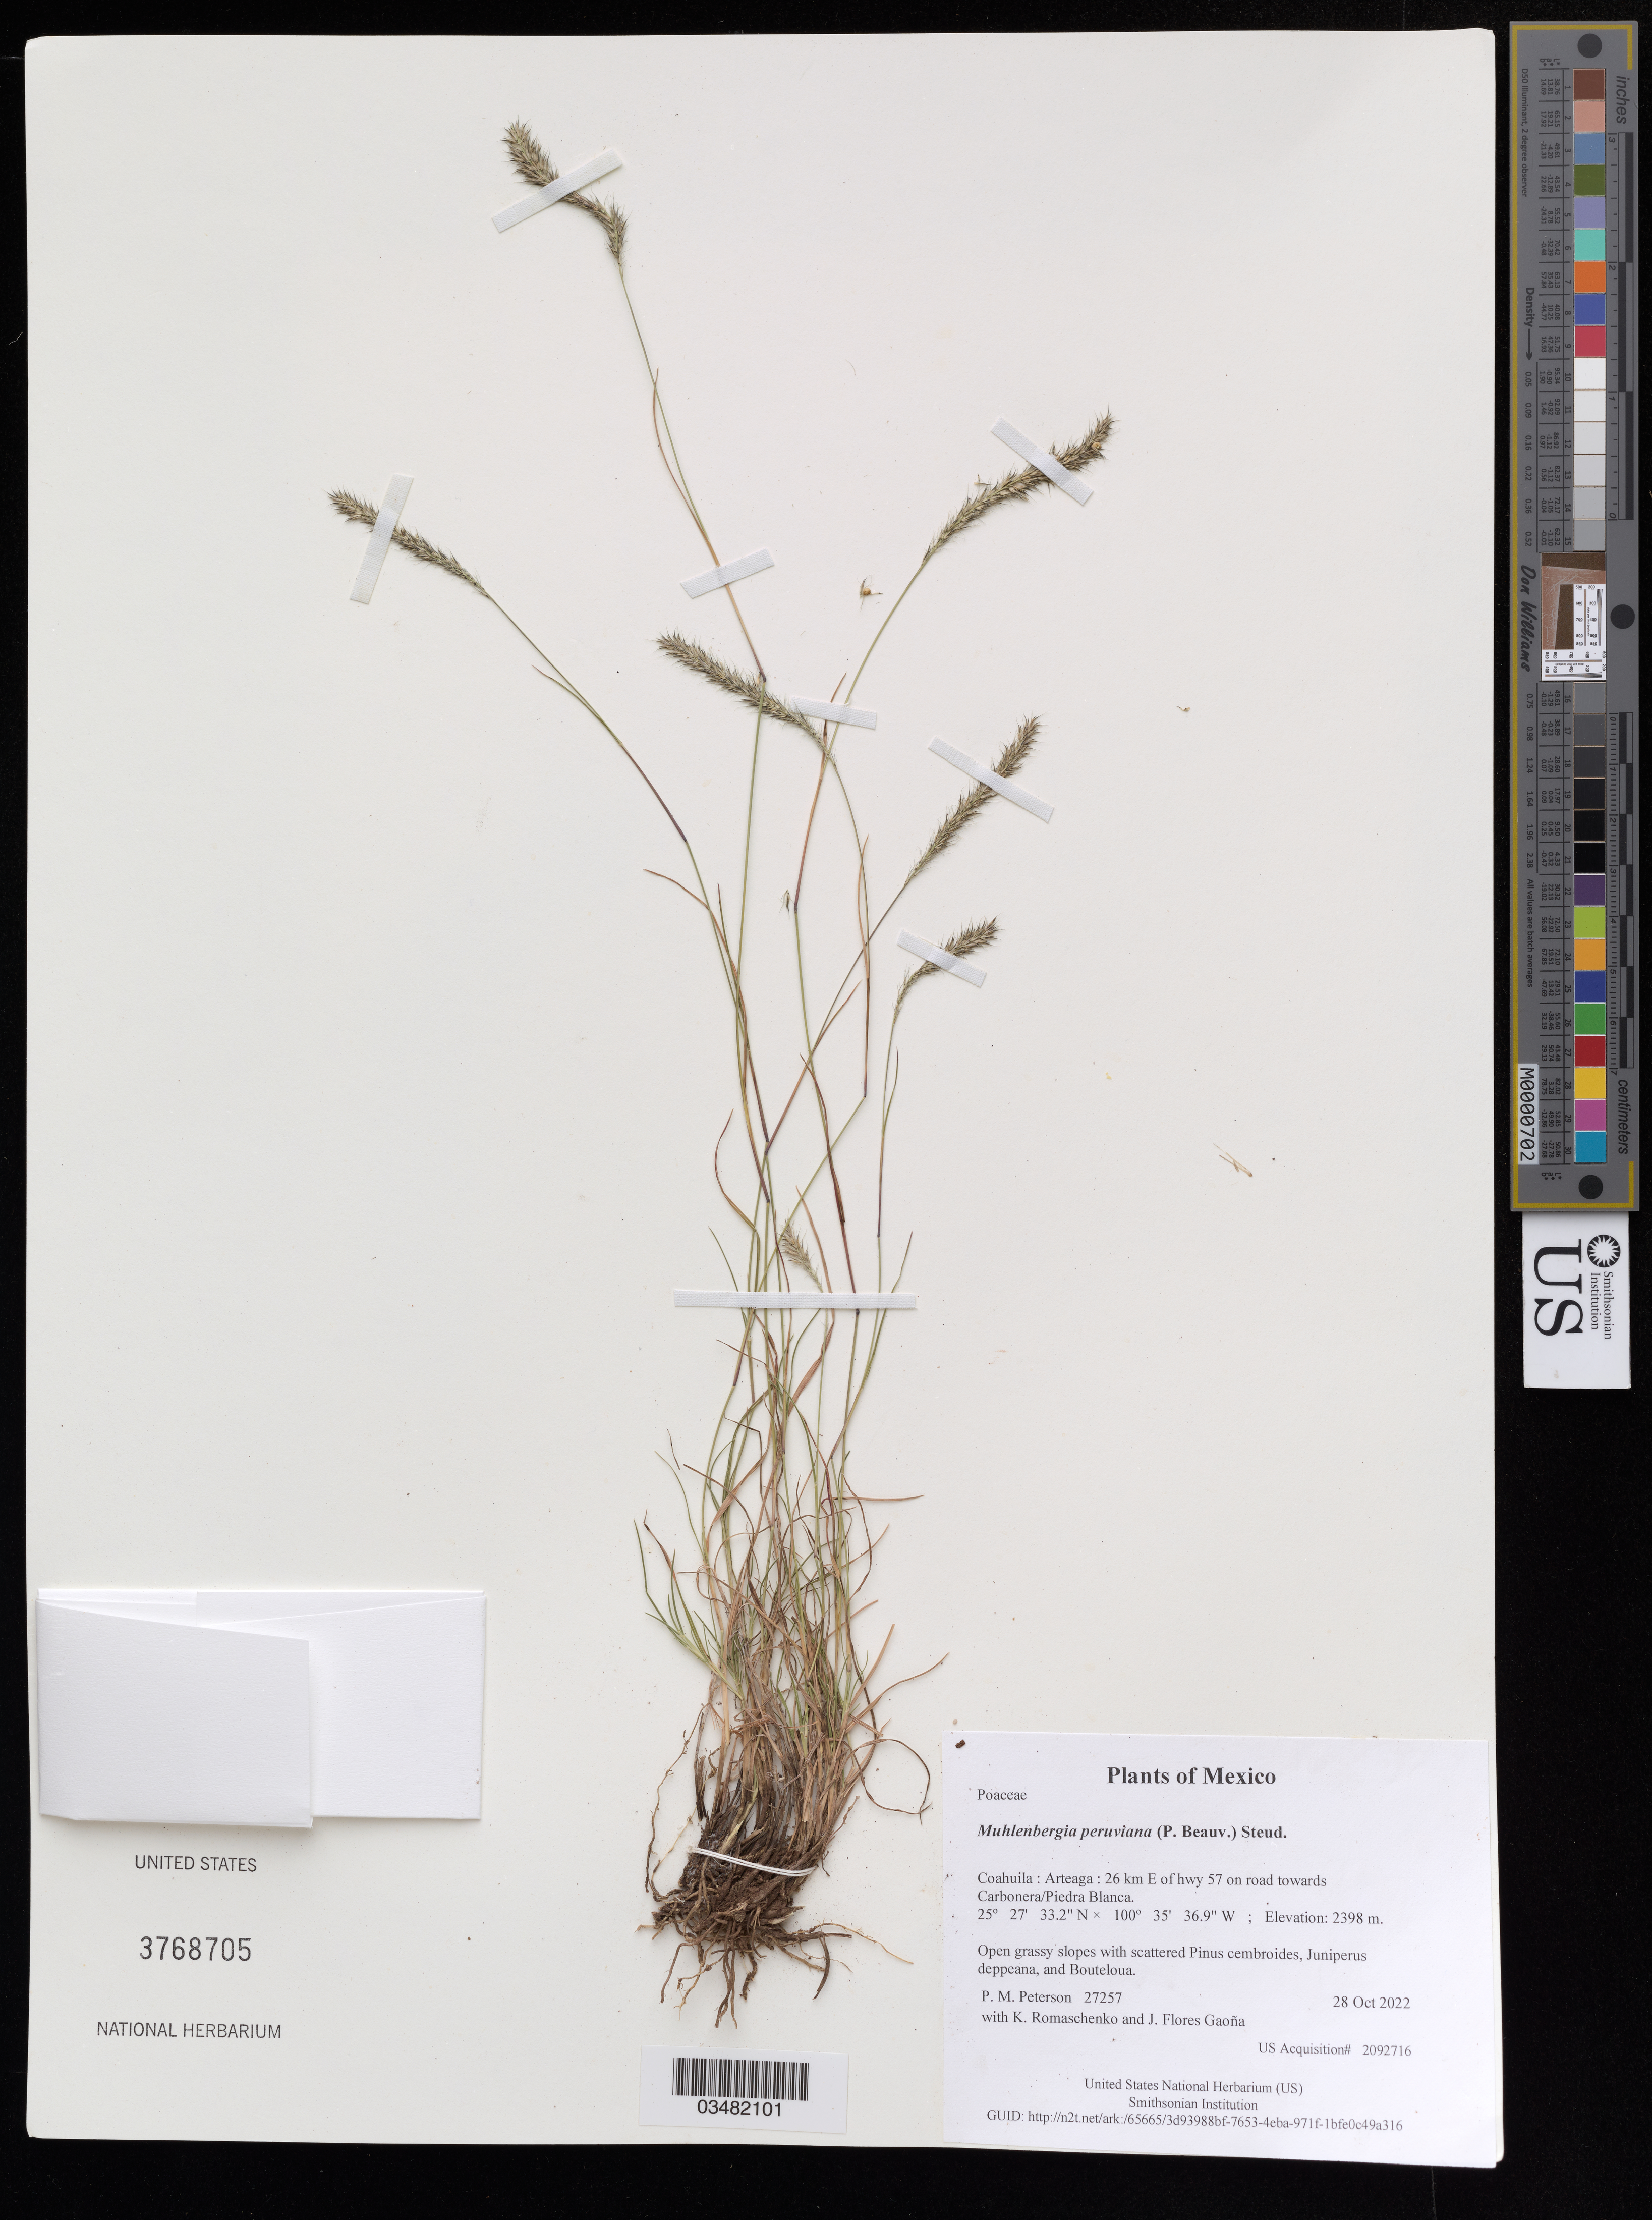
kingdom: Plantae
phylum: Tracheophyta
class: Liliopsida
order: Poales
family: Poaceae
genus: Muhlenbergia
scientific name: Muhlenbergia peruviana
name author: (P. Beauv.) Steud.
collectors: P. M. Peterson, K. Romaschenko & J. Flores Gaoña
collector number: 27257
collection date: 2022-10-28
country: México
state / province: Coahuila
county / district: Arteaga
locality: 26 km E of hwy 57 on road towards Carbonera/Piedra Blanca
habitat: Open grassy slopes with scattered Pinus cembroides, Juniperus deppeana, and Bouteloua.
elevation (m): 2398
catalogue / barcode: US 3768705